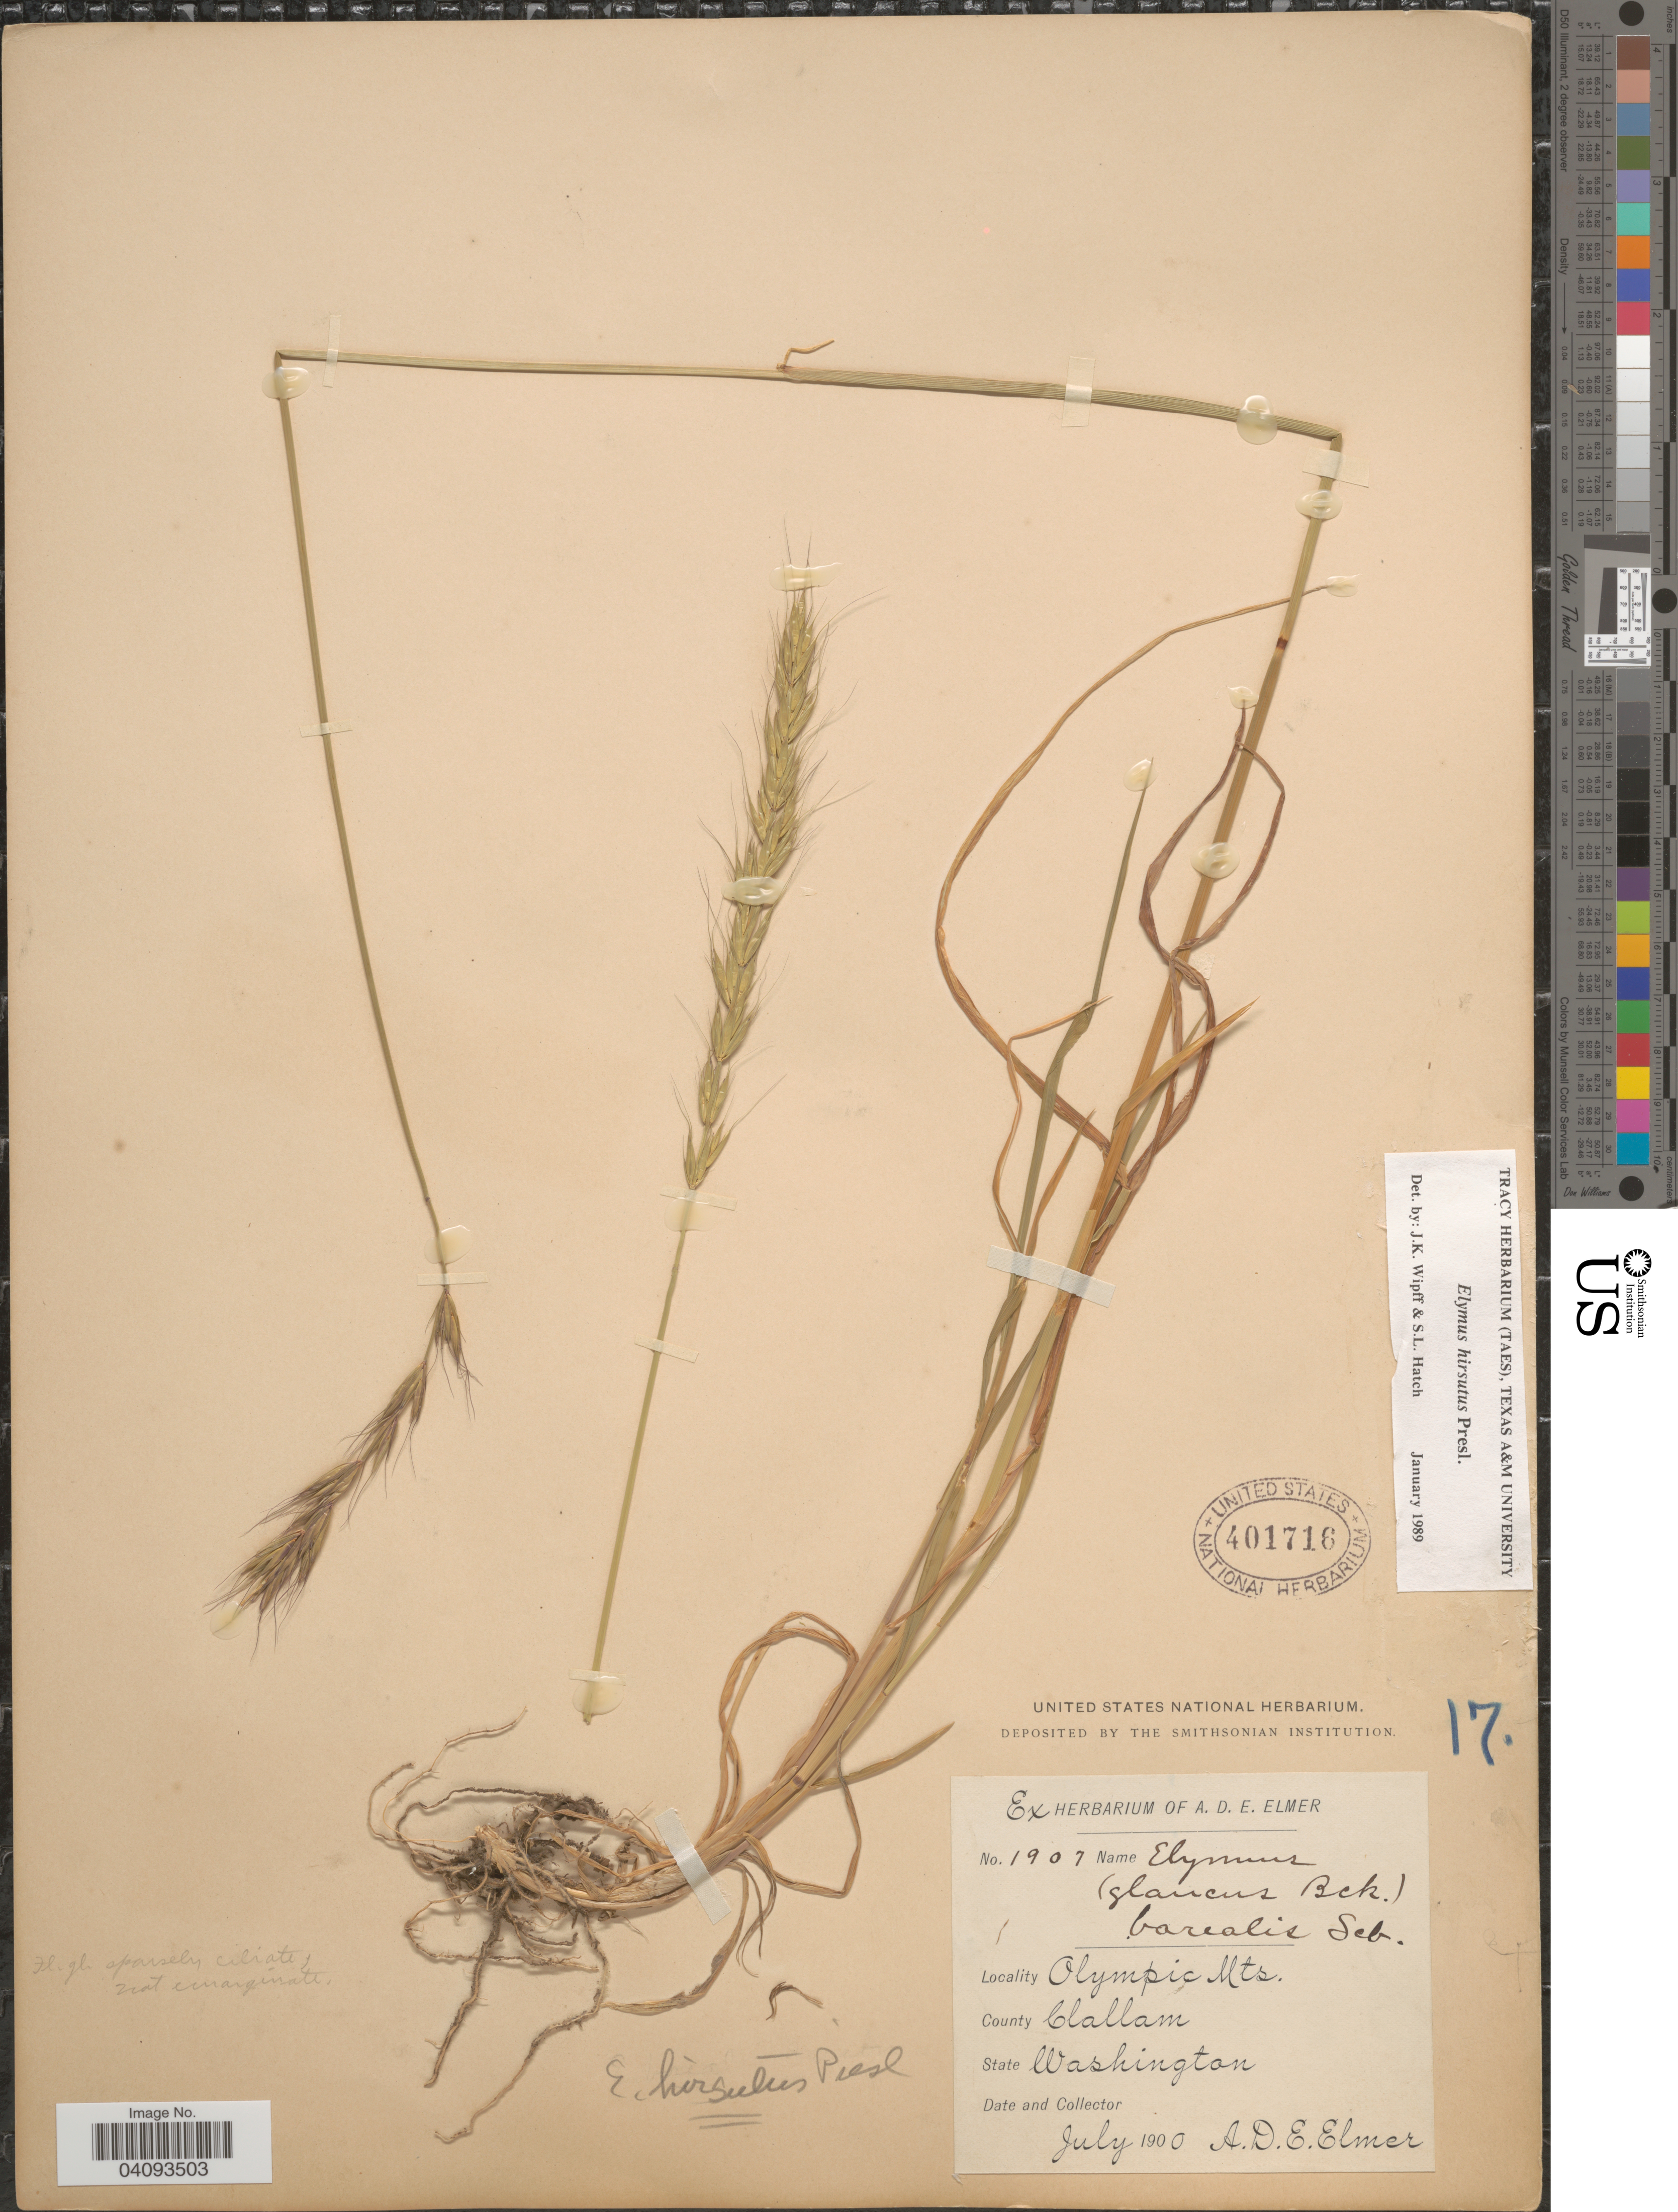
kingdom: Plantae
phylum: Tracheophyta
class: Liliopsida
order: Poales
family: Poaceae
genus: Elymus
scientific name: Elymus hirsutus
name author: J. Presl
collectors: A. D. E. Elmer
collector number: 1907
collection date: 1900-07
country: United States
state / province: Washington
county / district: Clallam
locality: Olympic Mts. County Clallam.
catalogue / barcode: US 401716